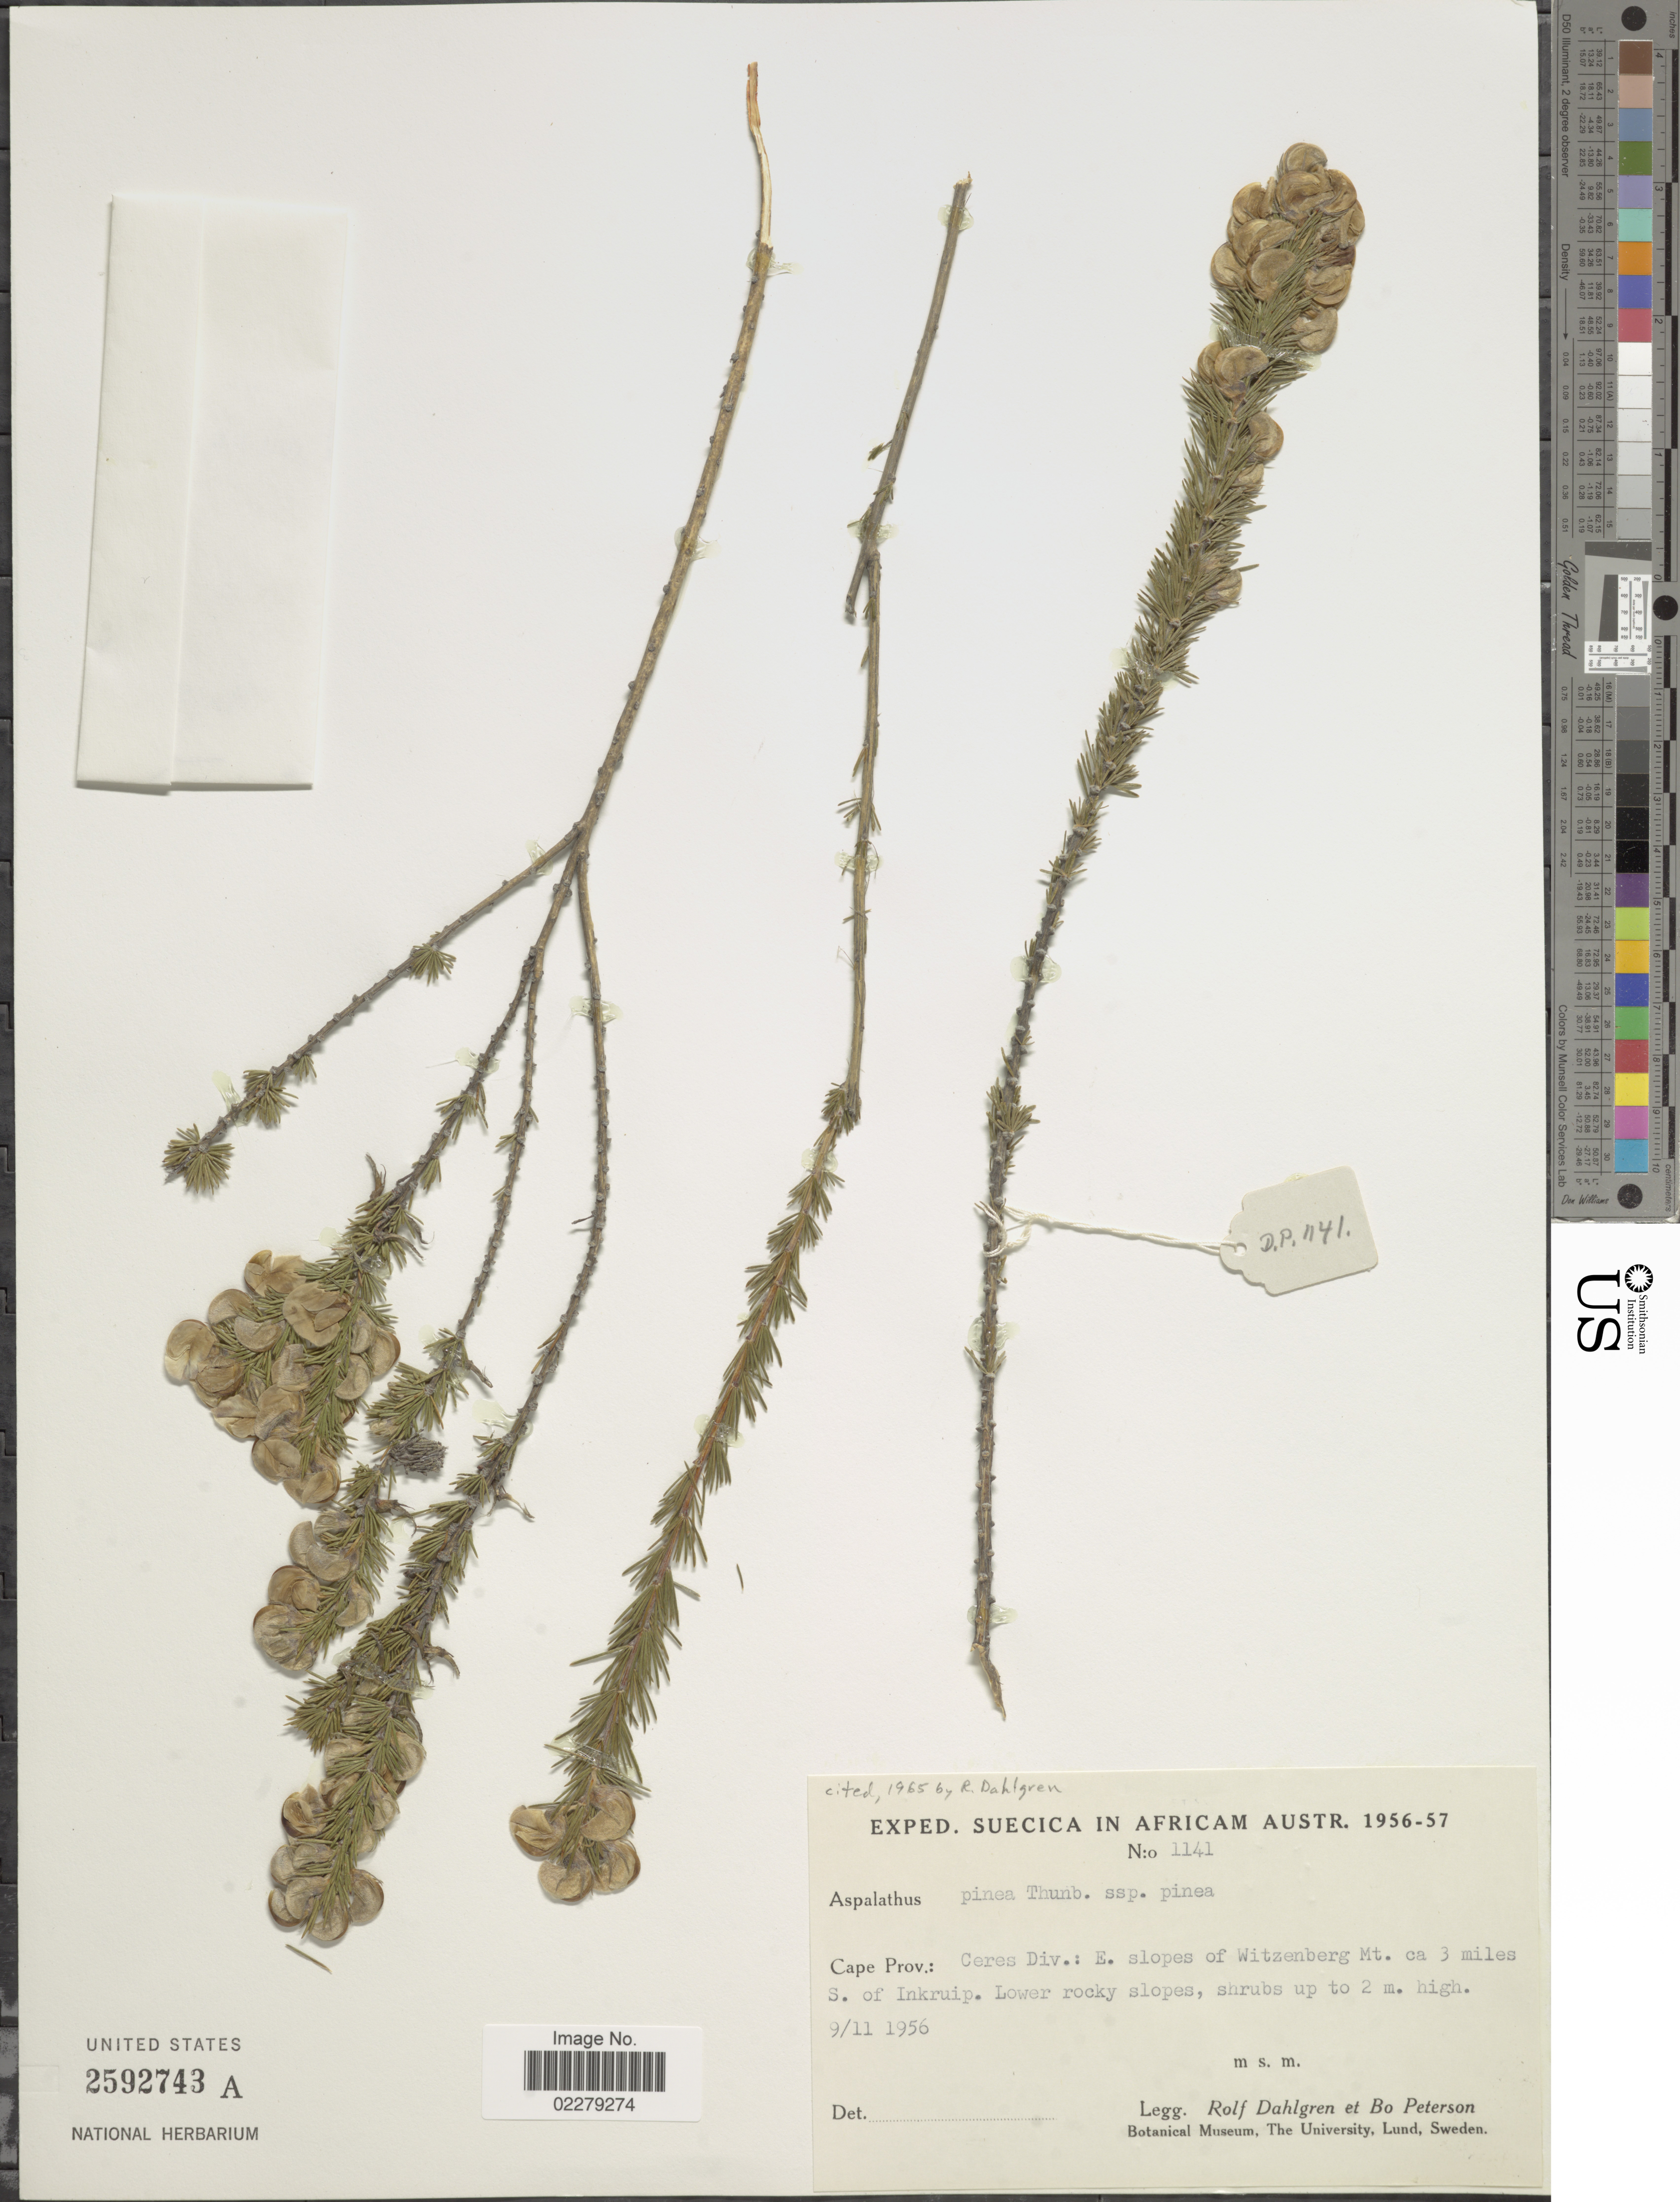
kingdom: Plantae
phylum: Tracheophyta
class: Magnoliopsida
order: Fabales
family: Fabaceae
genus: Aspalathus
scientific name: Aspalathus pinea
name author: Thunb.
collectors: R. Dahlgren & B. H. Peterson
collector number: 1141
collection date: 1956-11-09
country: South Africa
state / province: Western Cape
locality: Ceres Div.: E. slopes of Witzenberg Mt. ca 3 miles S. of Inkruip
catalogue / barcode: US 2592743A